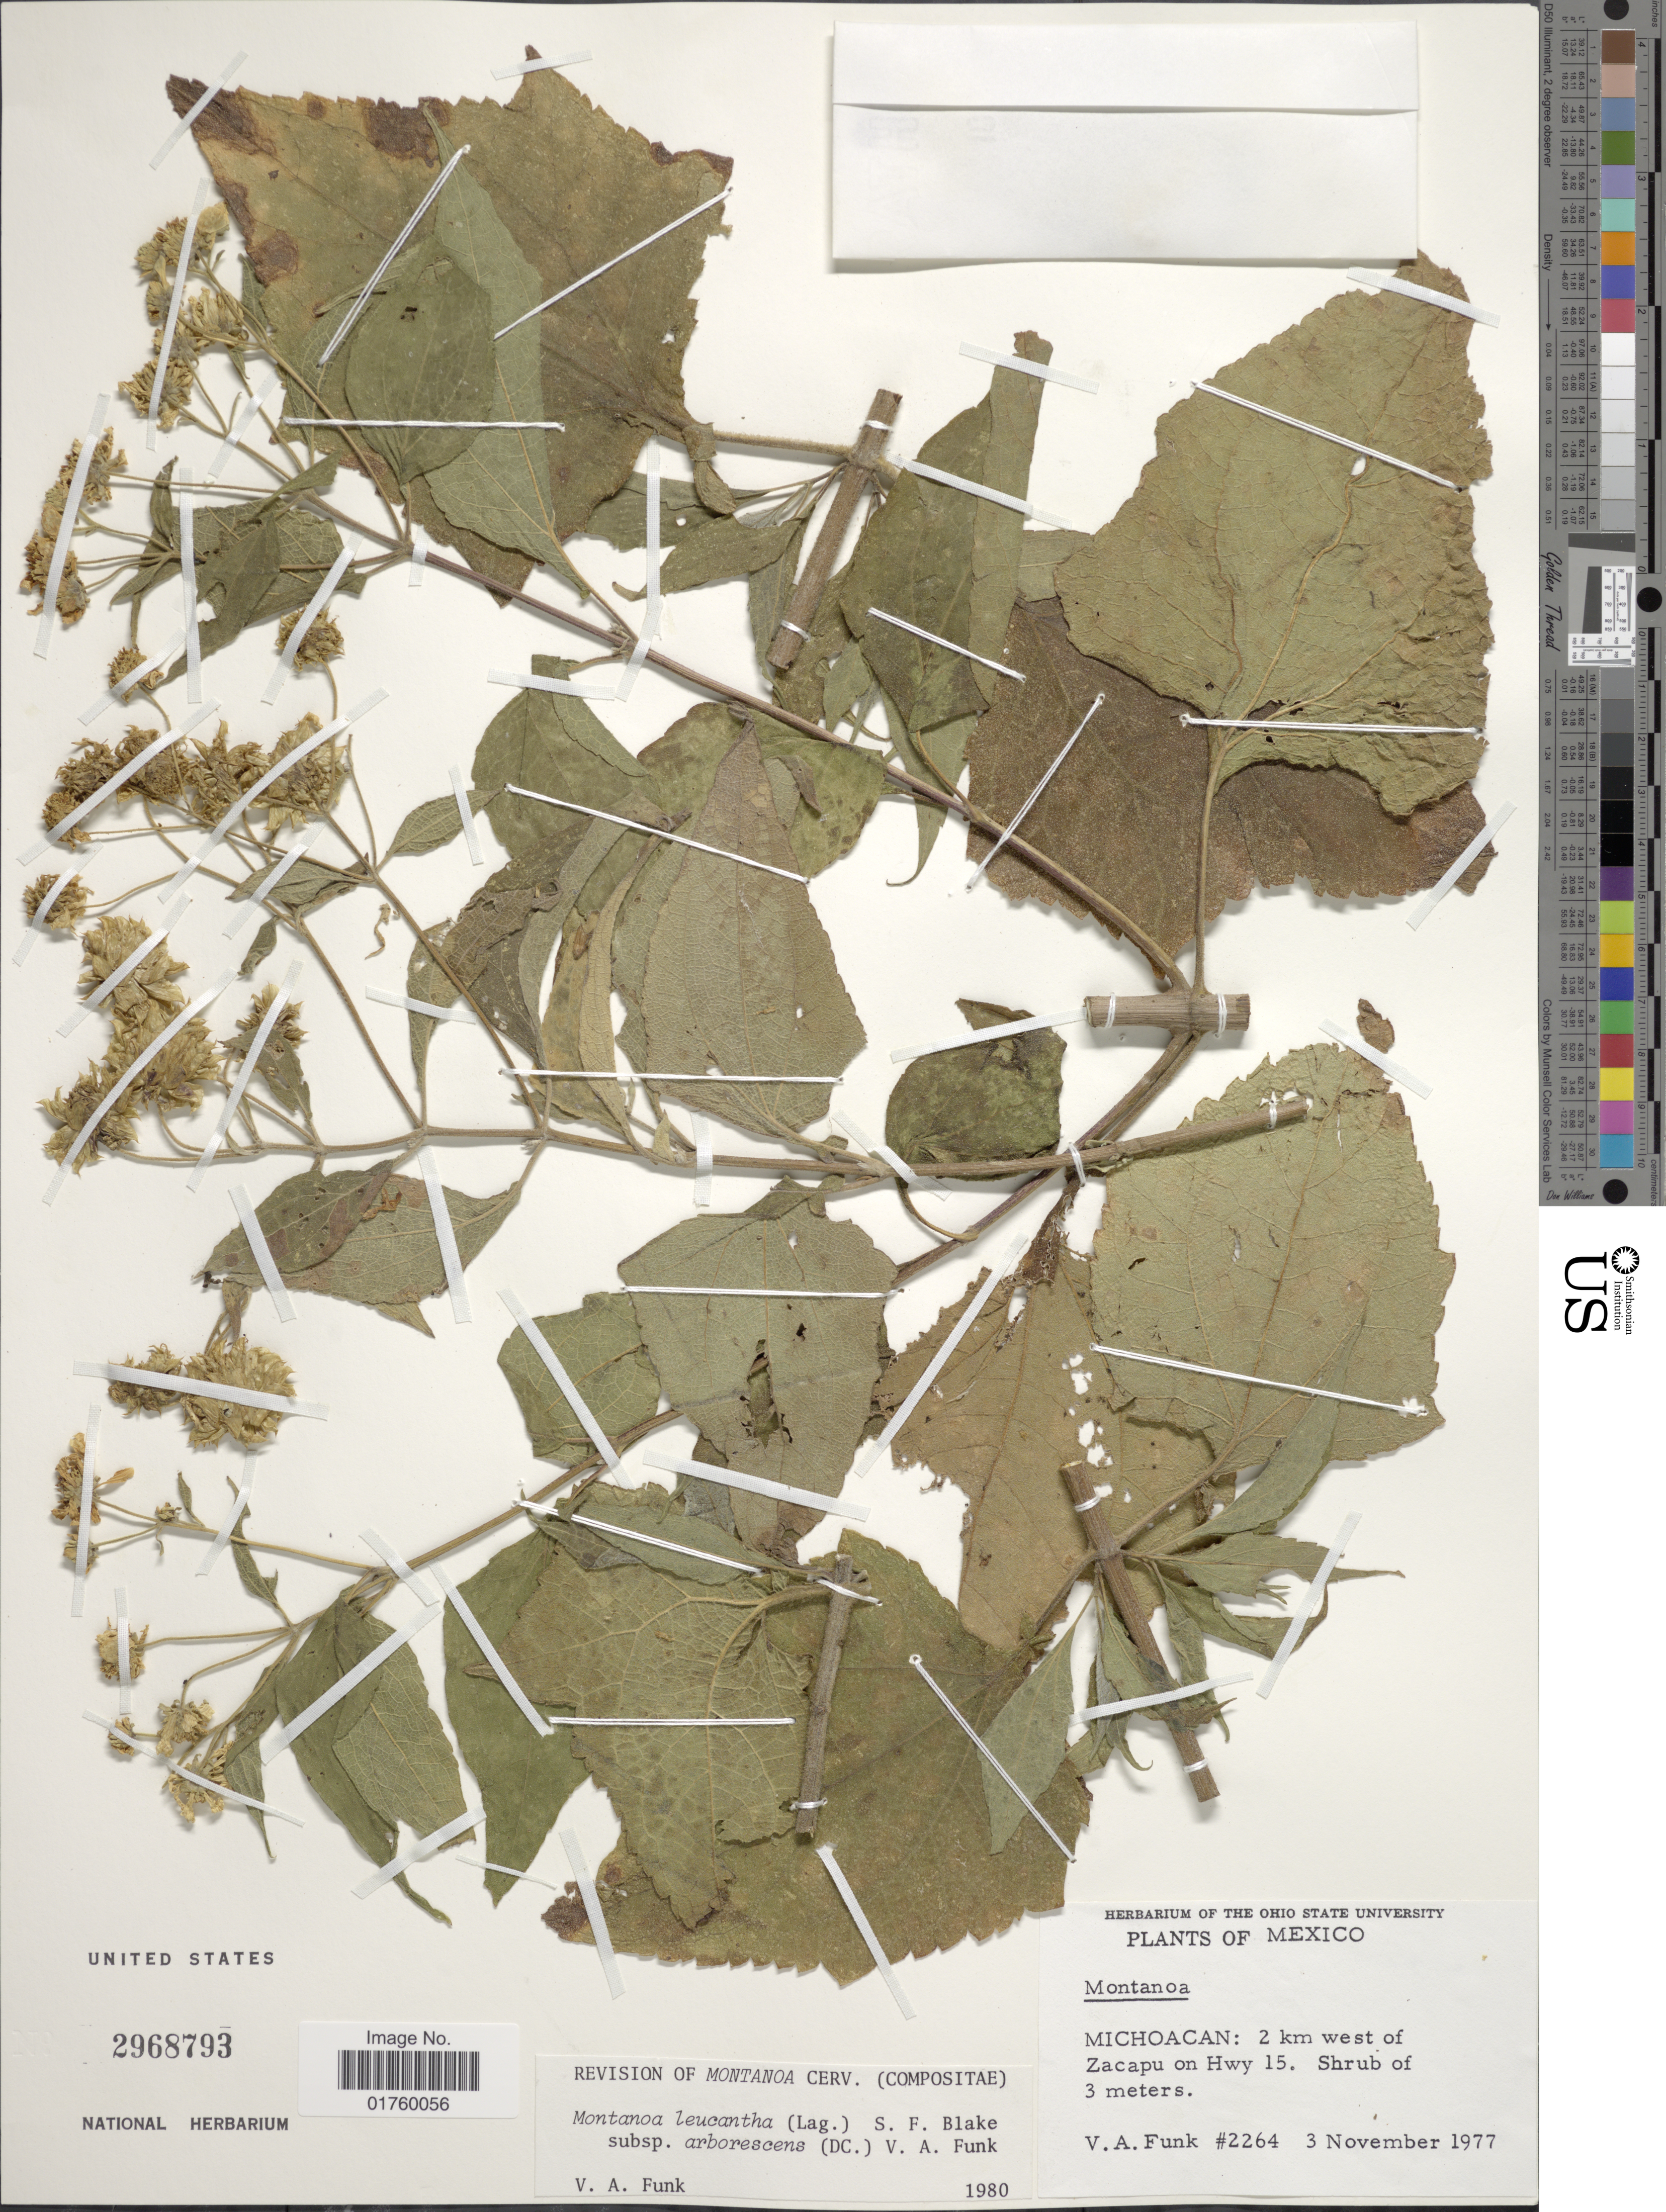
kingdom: Plantae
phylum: Tracheophyta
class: Magnoliopsida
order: Asterales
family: Asteraceae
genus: Montanoa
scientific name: Montanoa leucantha subsp. arborescens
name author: (DC.) V.A. Funk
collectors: V. Funk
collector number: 2264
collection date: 1977-11-03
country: Mexico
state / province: Michoacán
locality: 2 km west of Zacapu on Hwy 15.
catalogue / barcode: US 2968793